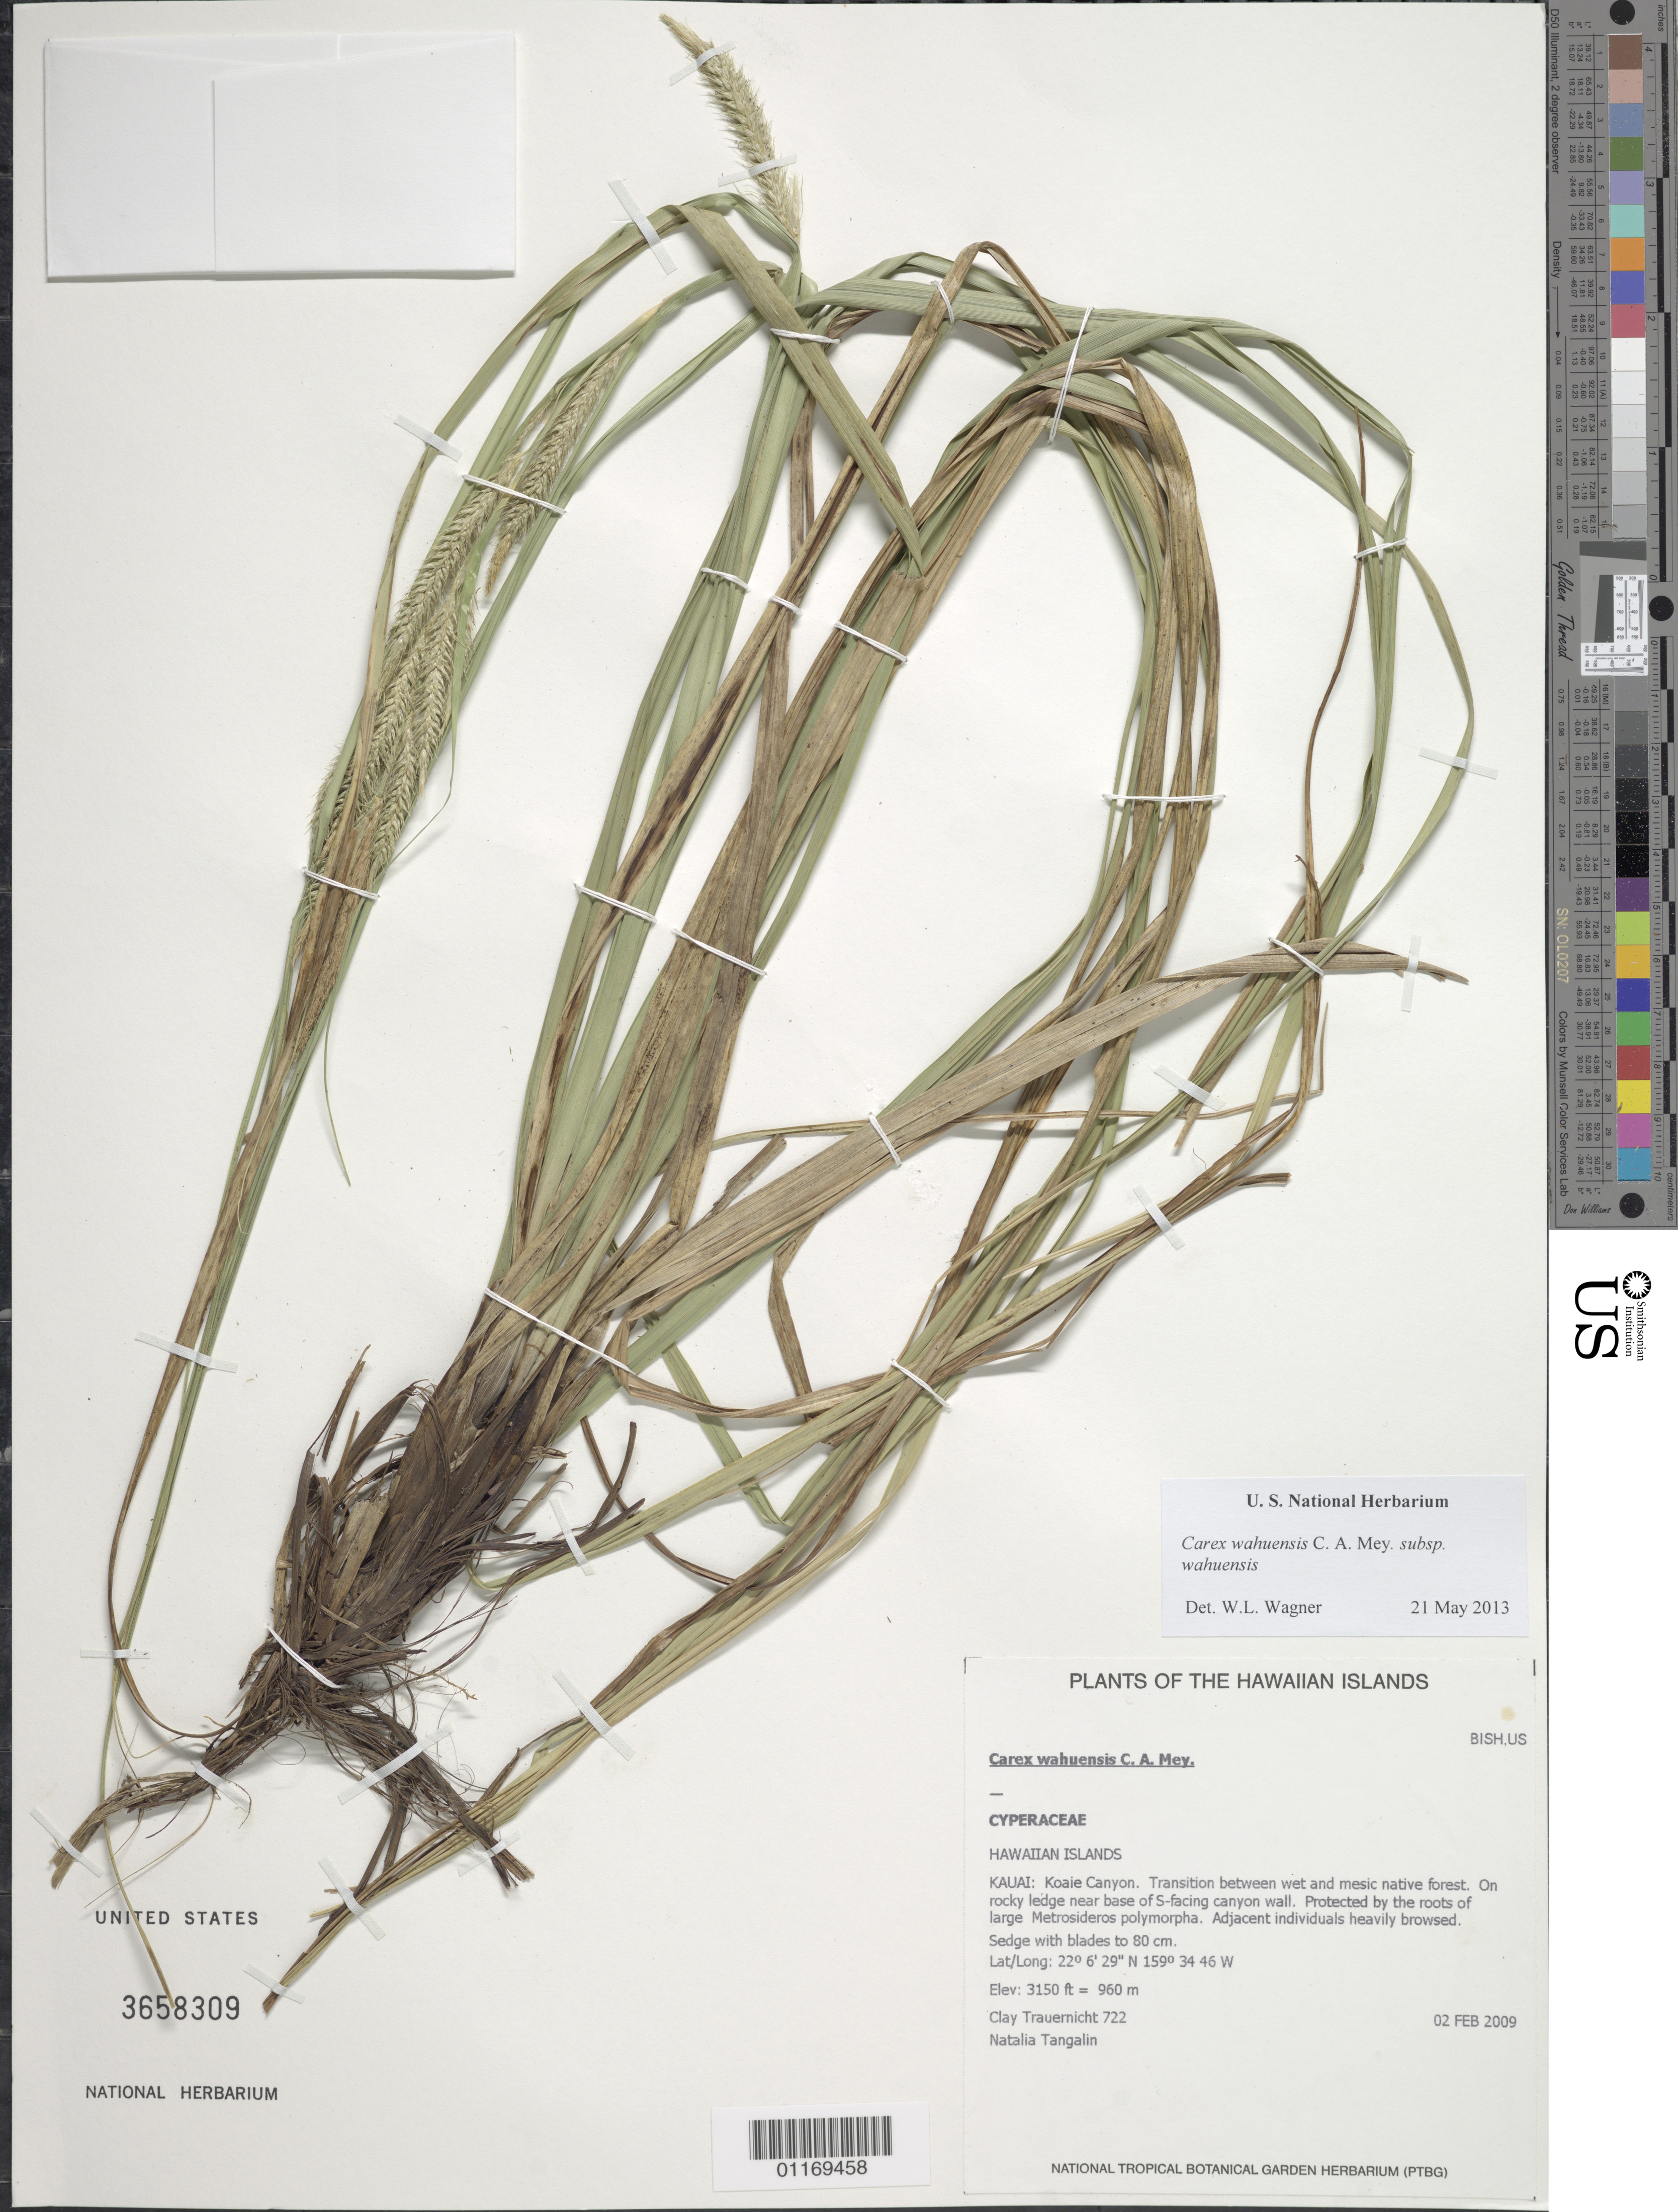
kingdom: Plantae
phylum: Tracheophyta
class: Liliopsida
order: Poales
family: Cyperaceae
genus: Carex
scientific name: Carex wahuensis subsp. wahuensis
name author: C.A. Mey.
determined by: Wagner, W. L., (BOT), Smithsonian Institution - National Museum of Natural History (UNITED STATES)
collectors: C. Trauernicht & N. Tangalin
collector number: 722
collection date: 2009-02-02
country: United States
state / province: Hawaii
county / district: Kauai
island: Kaua'i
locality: Koaie Canyon, on rocky ledge near base of S facing wall.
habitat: Transition between wet and mesic native forest.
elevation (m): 960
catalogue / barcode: US 3658309